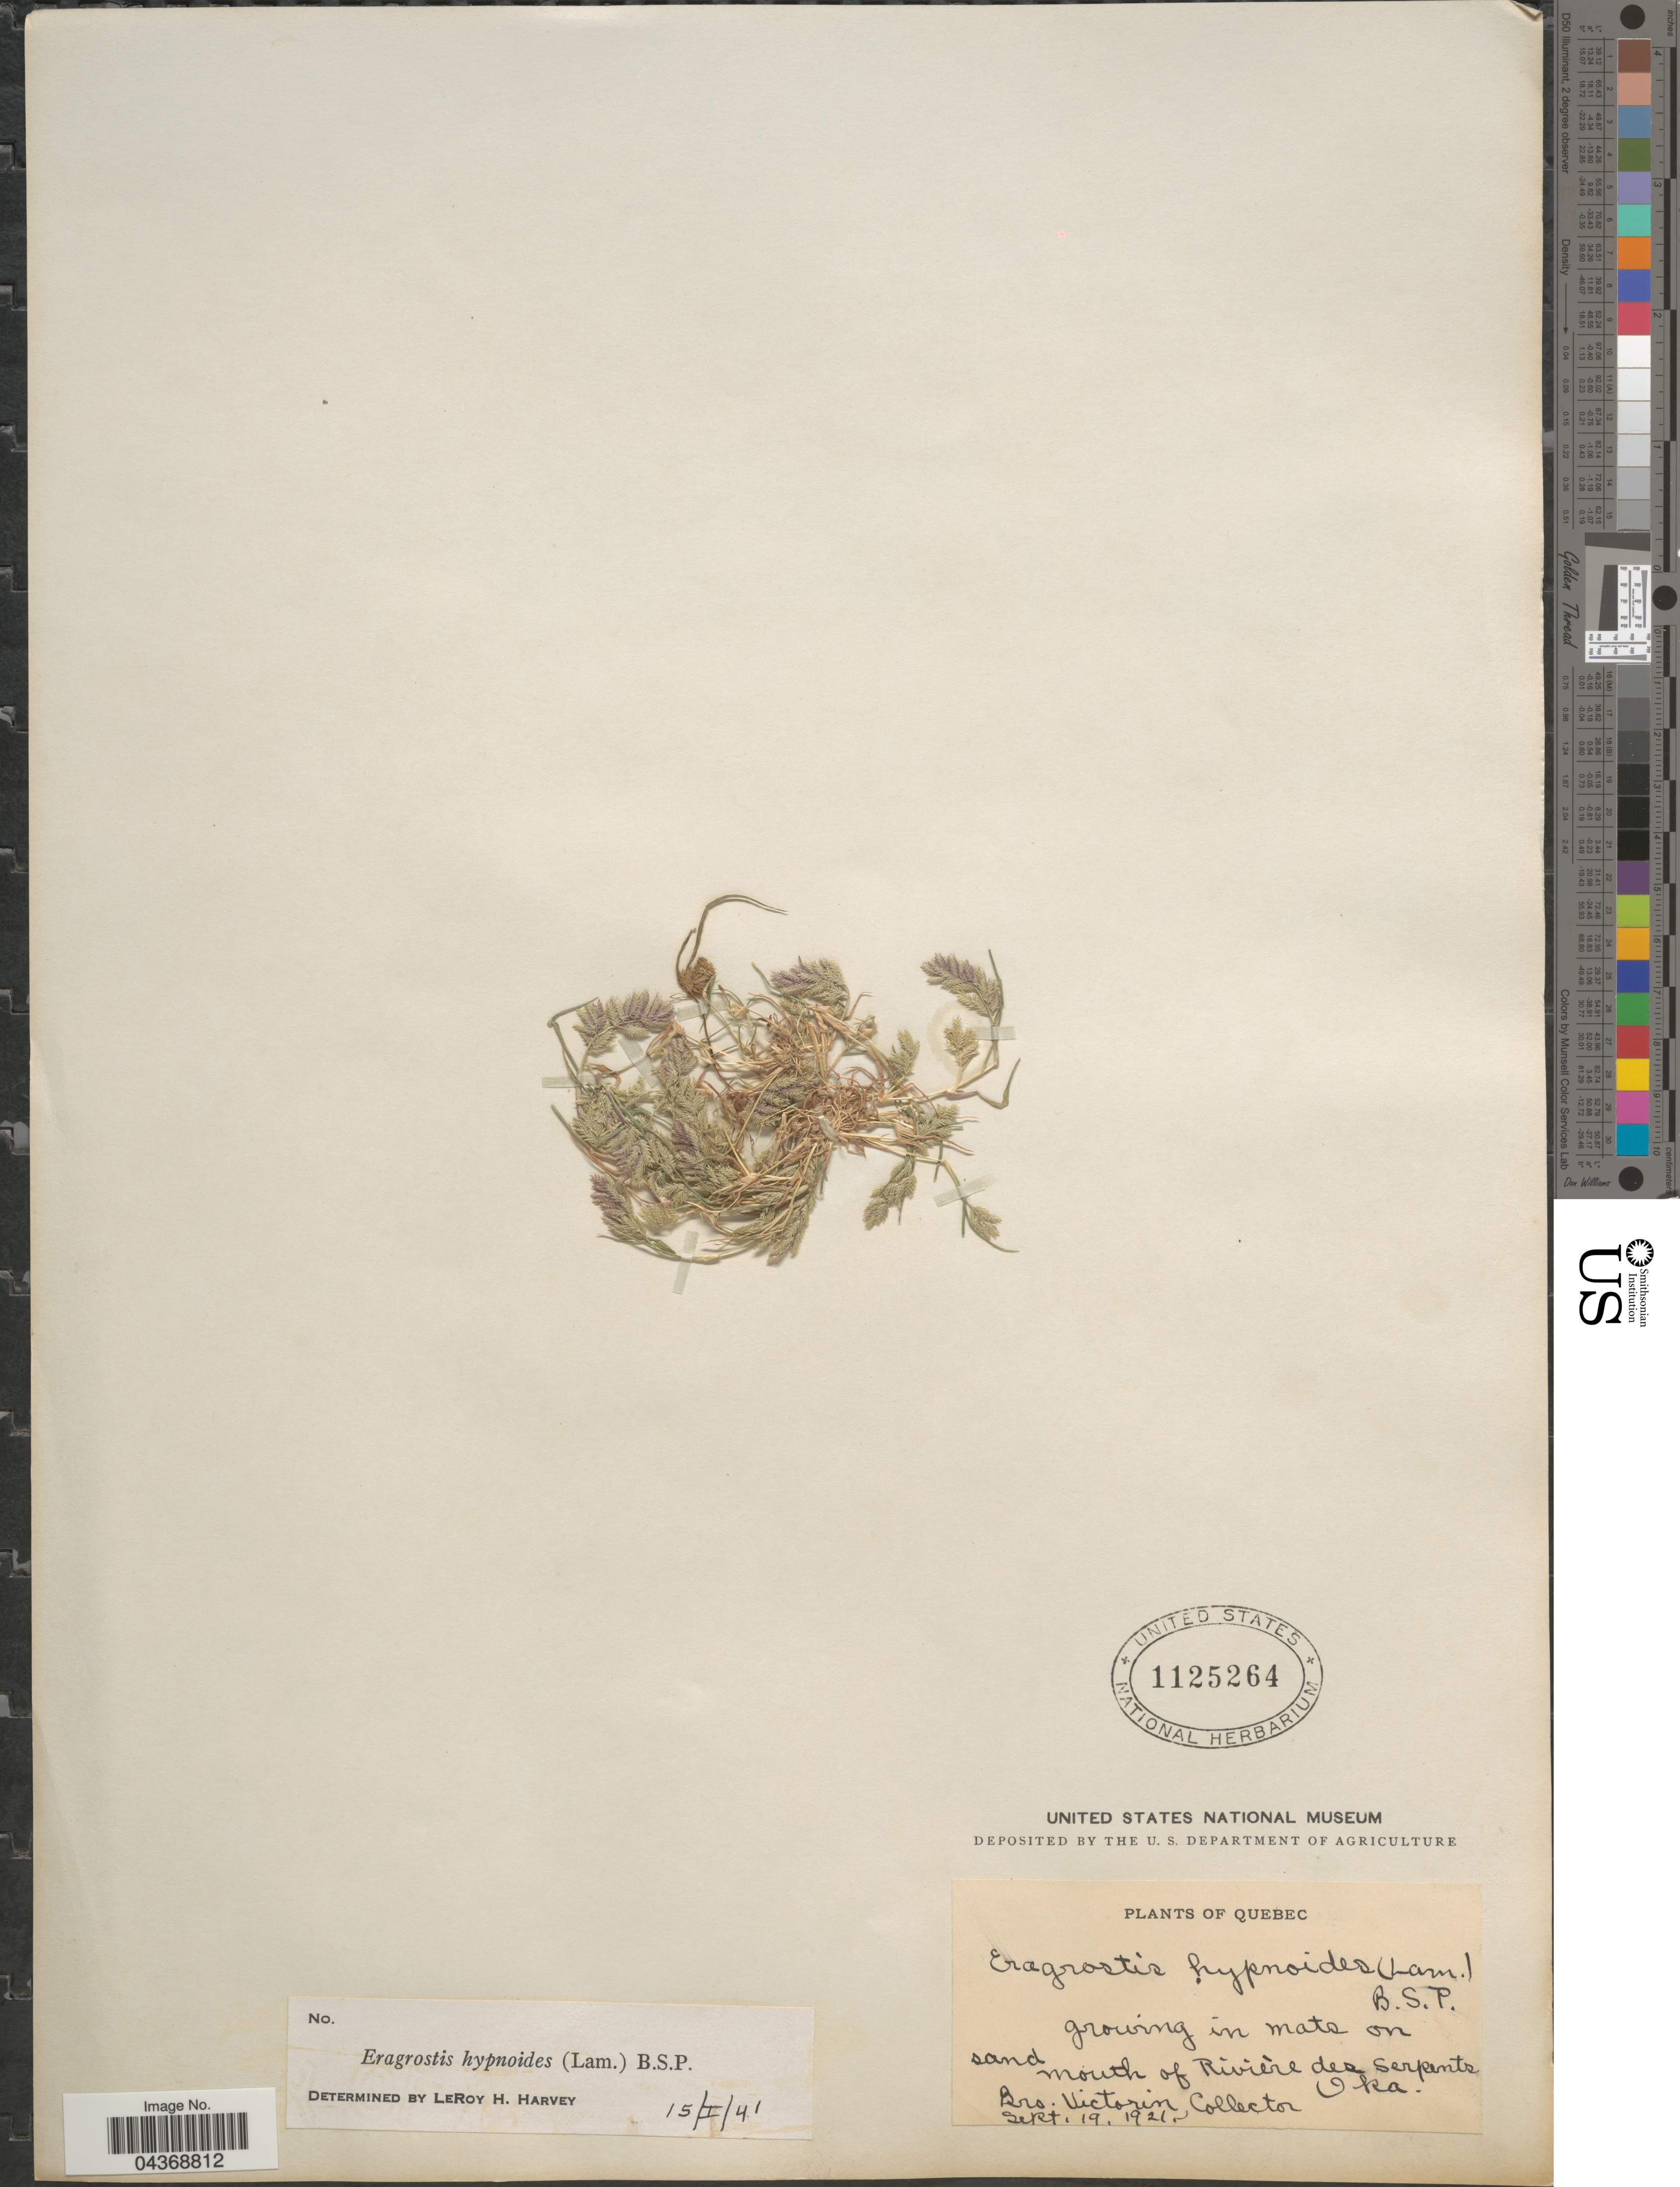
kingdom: Plantae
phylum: Tracheophyta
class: Liliopsida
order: Poales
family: Poaceae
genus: Eragrostis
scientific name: Eragrostis hypnoides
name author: (Lam.) Britton, Stearns & Poggenb.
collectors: B. Victorin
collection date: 1921-09-19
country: Canada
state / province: Quebec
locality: Mouth of Rivière des Serpents Oka.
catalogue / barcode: US 1125264